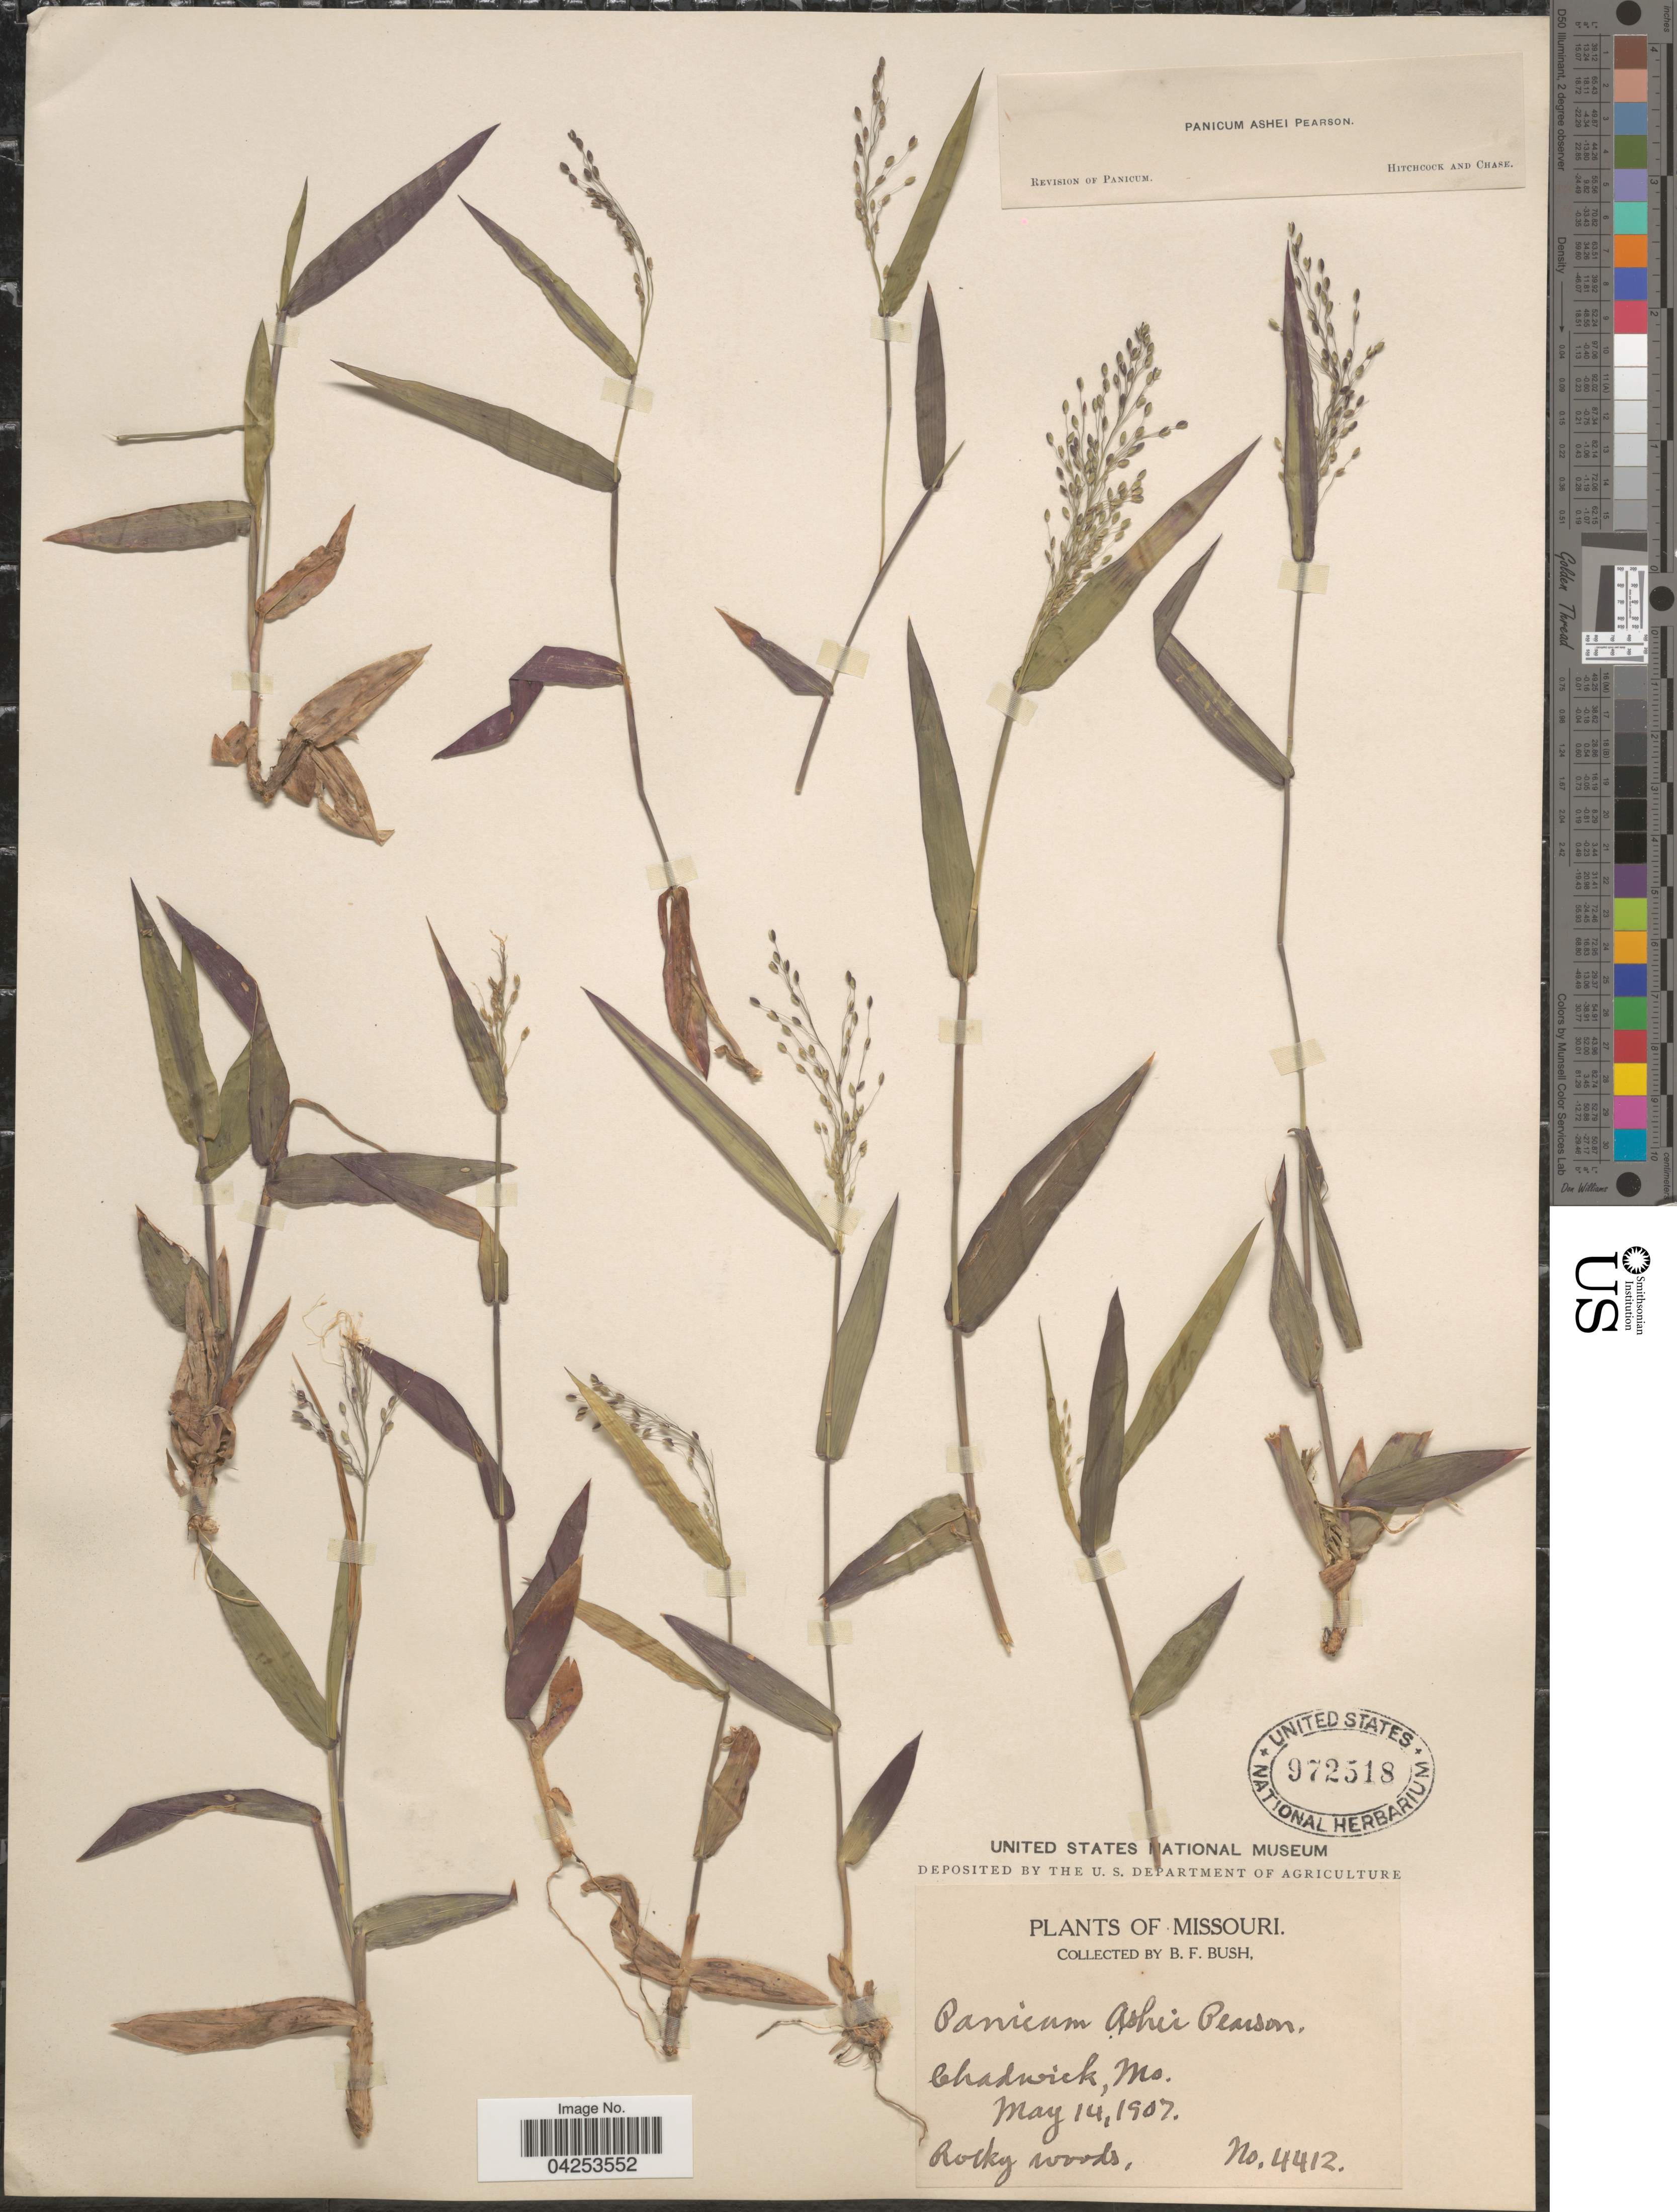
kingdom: Plantae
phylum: Tracheophyta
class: Liliopsida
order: Poales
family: Poaceae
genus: Dichanthelium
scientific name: Dichanthelium commutatum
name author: (Schult.) Gould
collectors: B. F. Bush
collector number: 4412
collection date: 1907-05-14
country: United States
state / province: Missouri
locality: Chadwick.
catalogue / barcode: US 972518